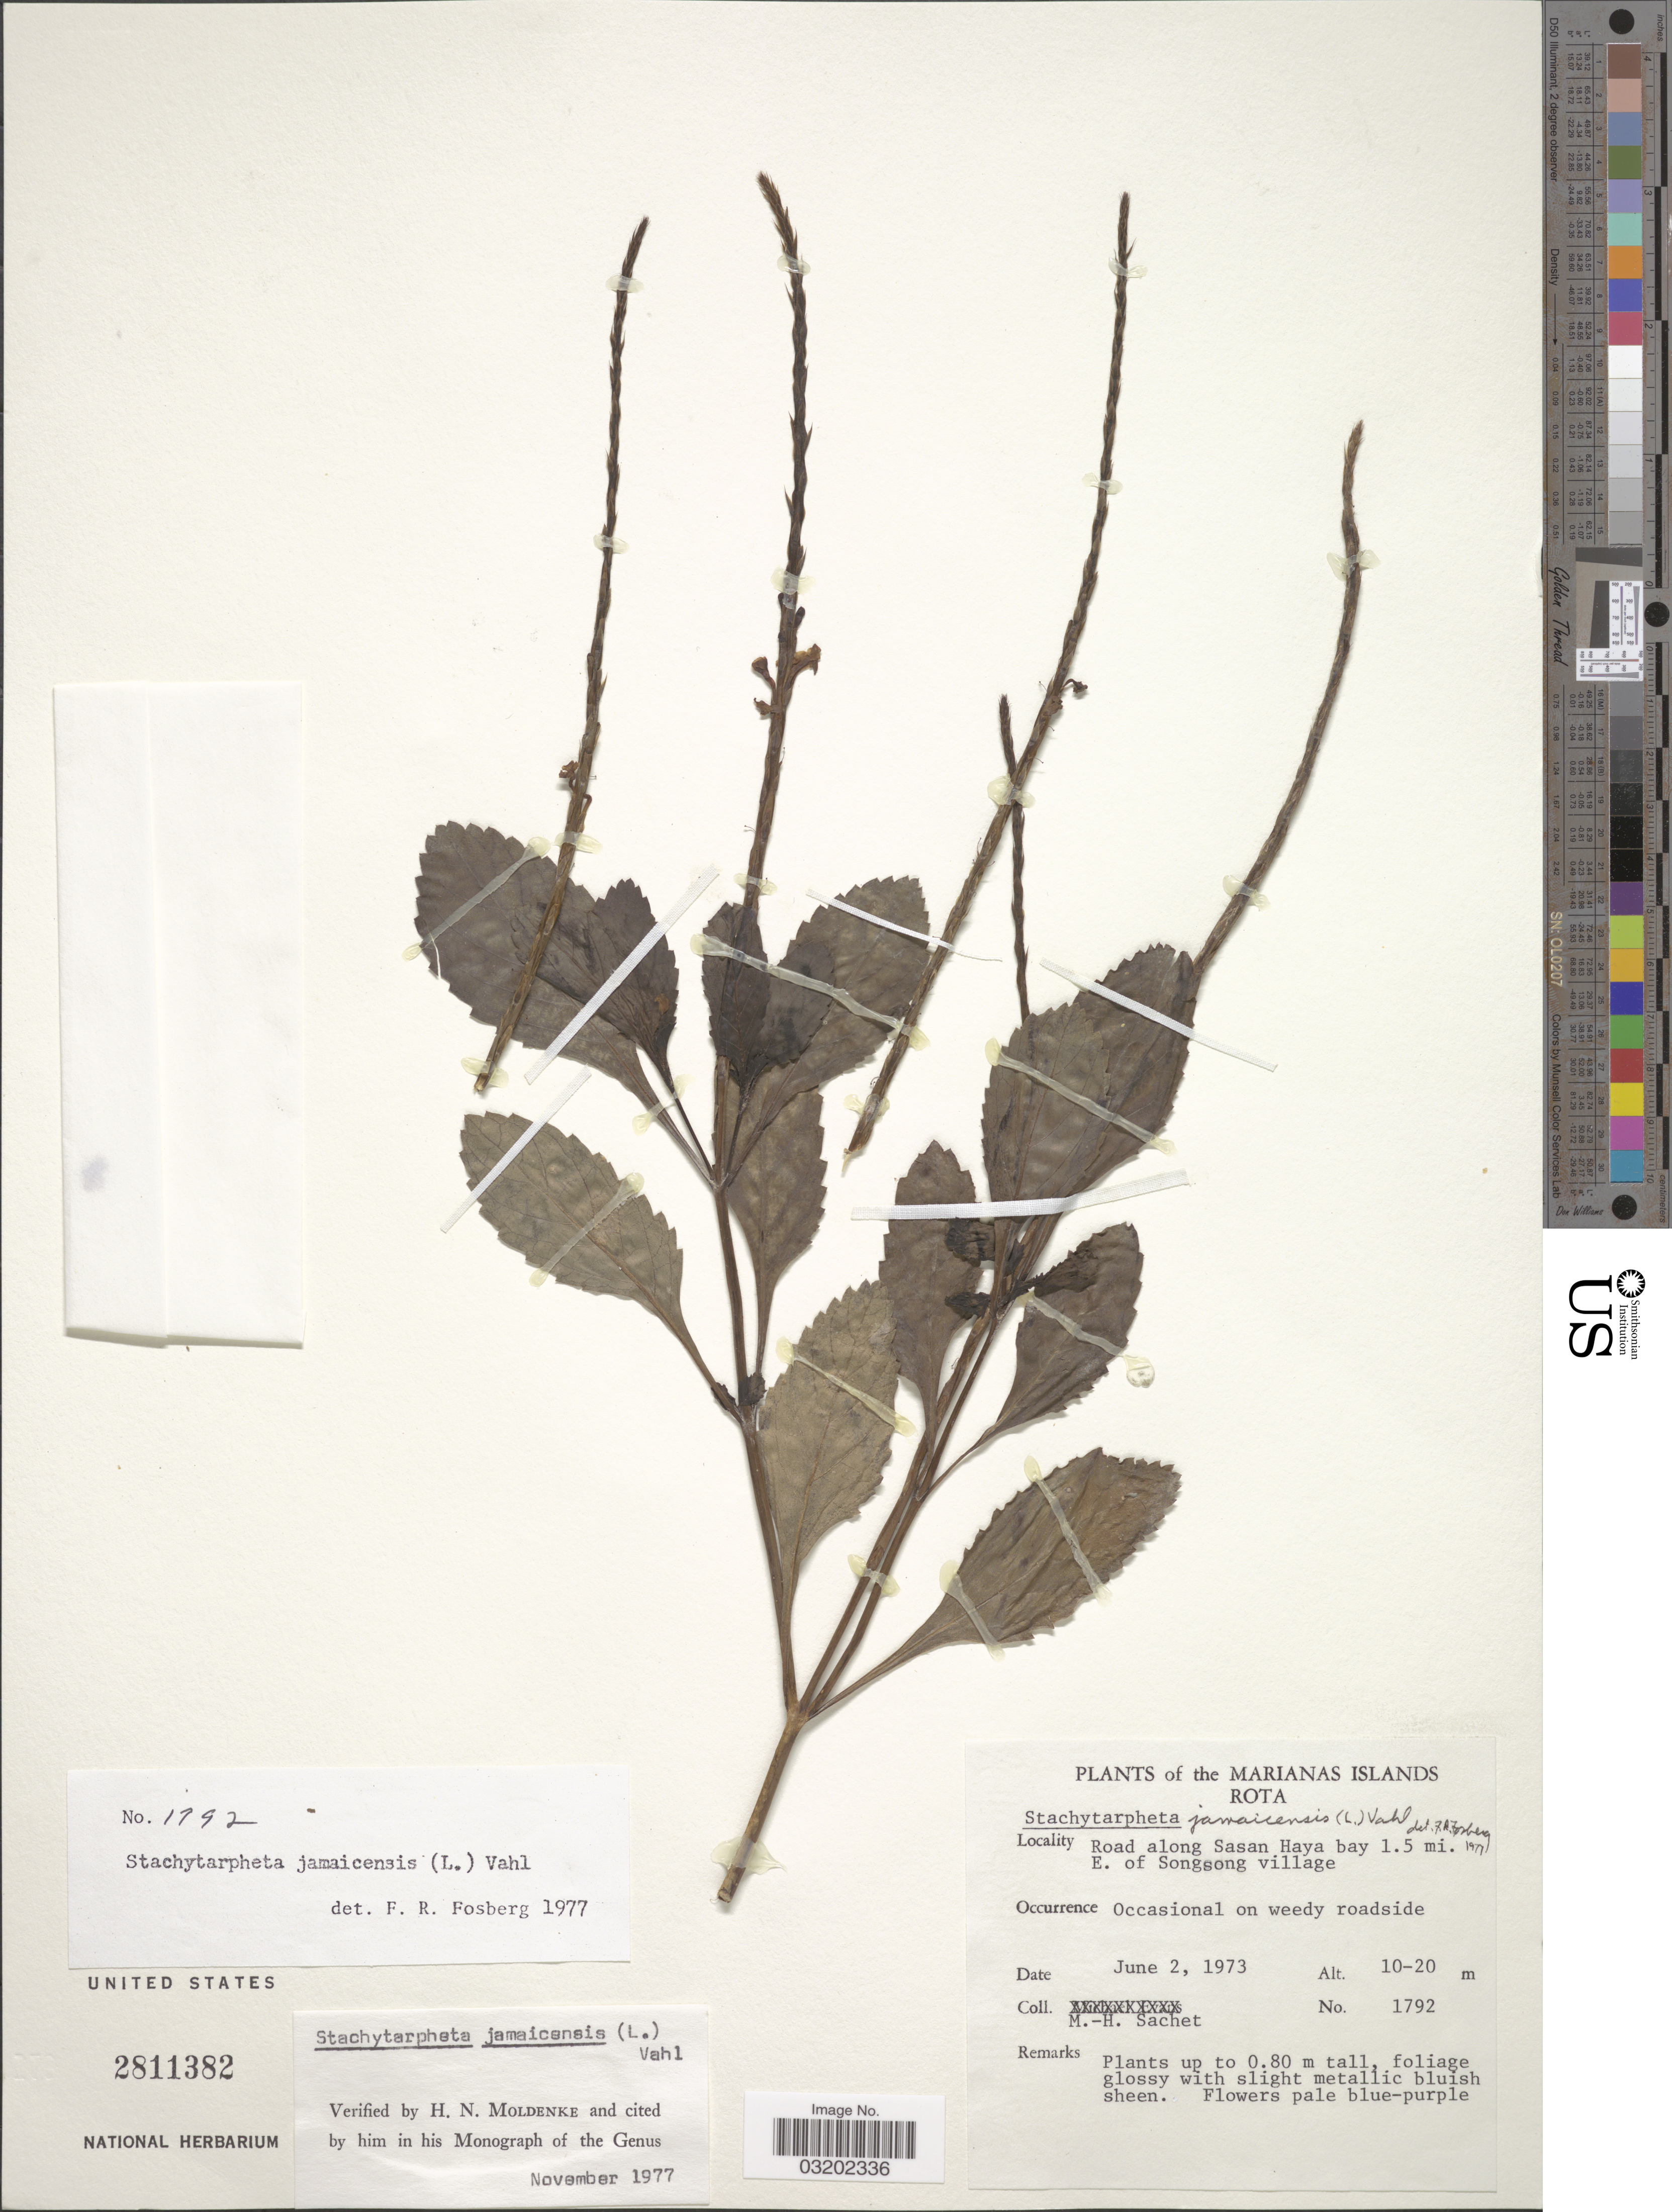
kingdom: Plantae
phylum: Tracheophyta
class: Magnoliopsida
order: Lamiales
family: Verbenaceae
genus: Stachytarpheta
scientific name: Stachytarpheta jamaicensis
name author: (L.) Vahl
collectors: M.-H. Sachet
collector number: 1792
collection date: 1973-06-02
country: Northern Mariana Islands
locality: The Mariana Islands. Rota. Road along Sasan Haya bay 1.5 mi. E. of Songsong village.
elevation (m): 10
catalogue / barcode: US 2811382